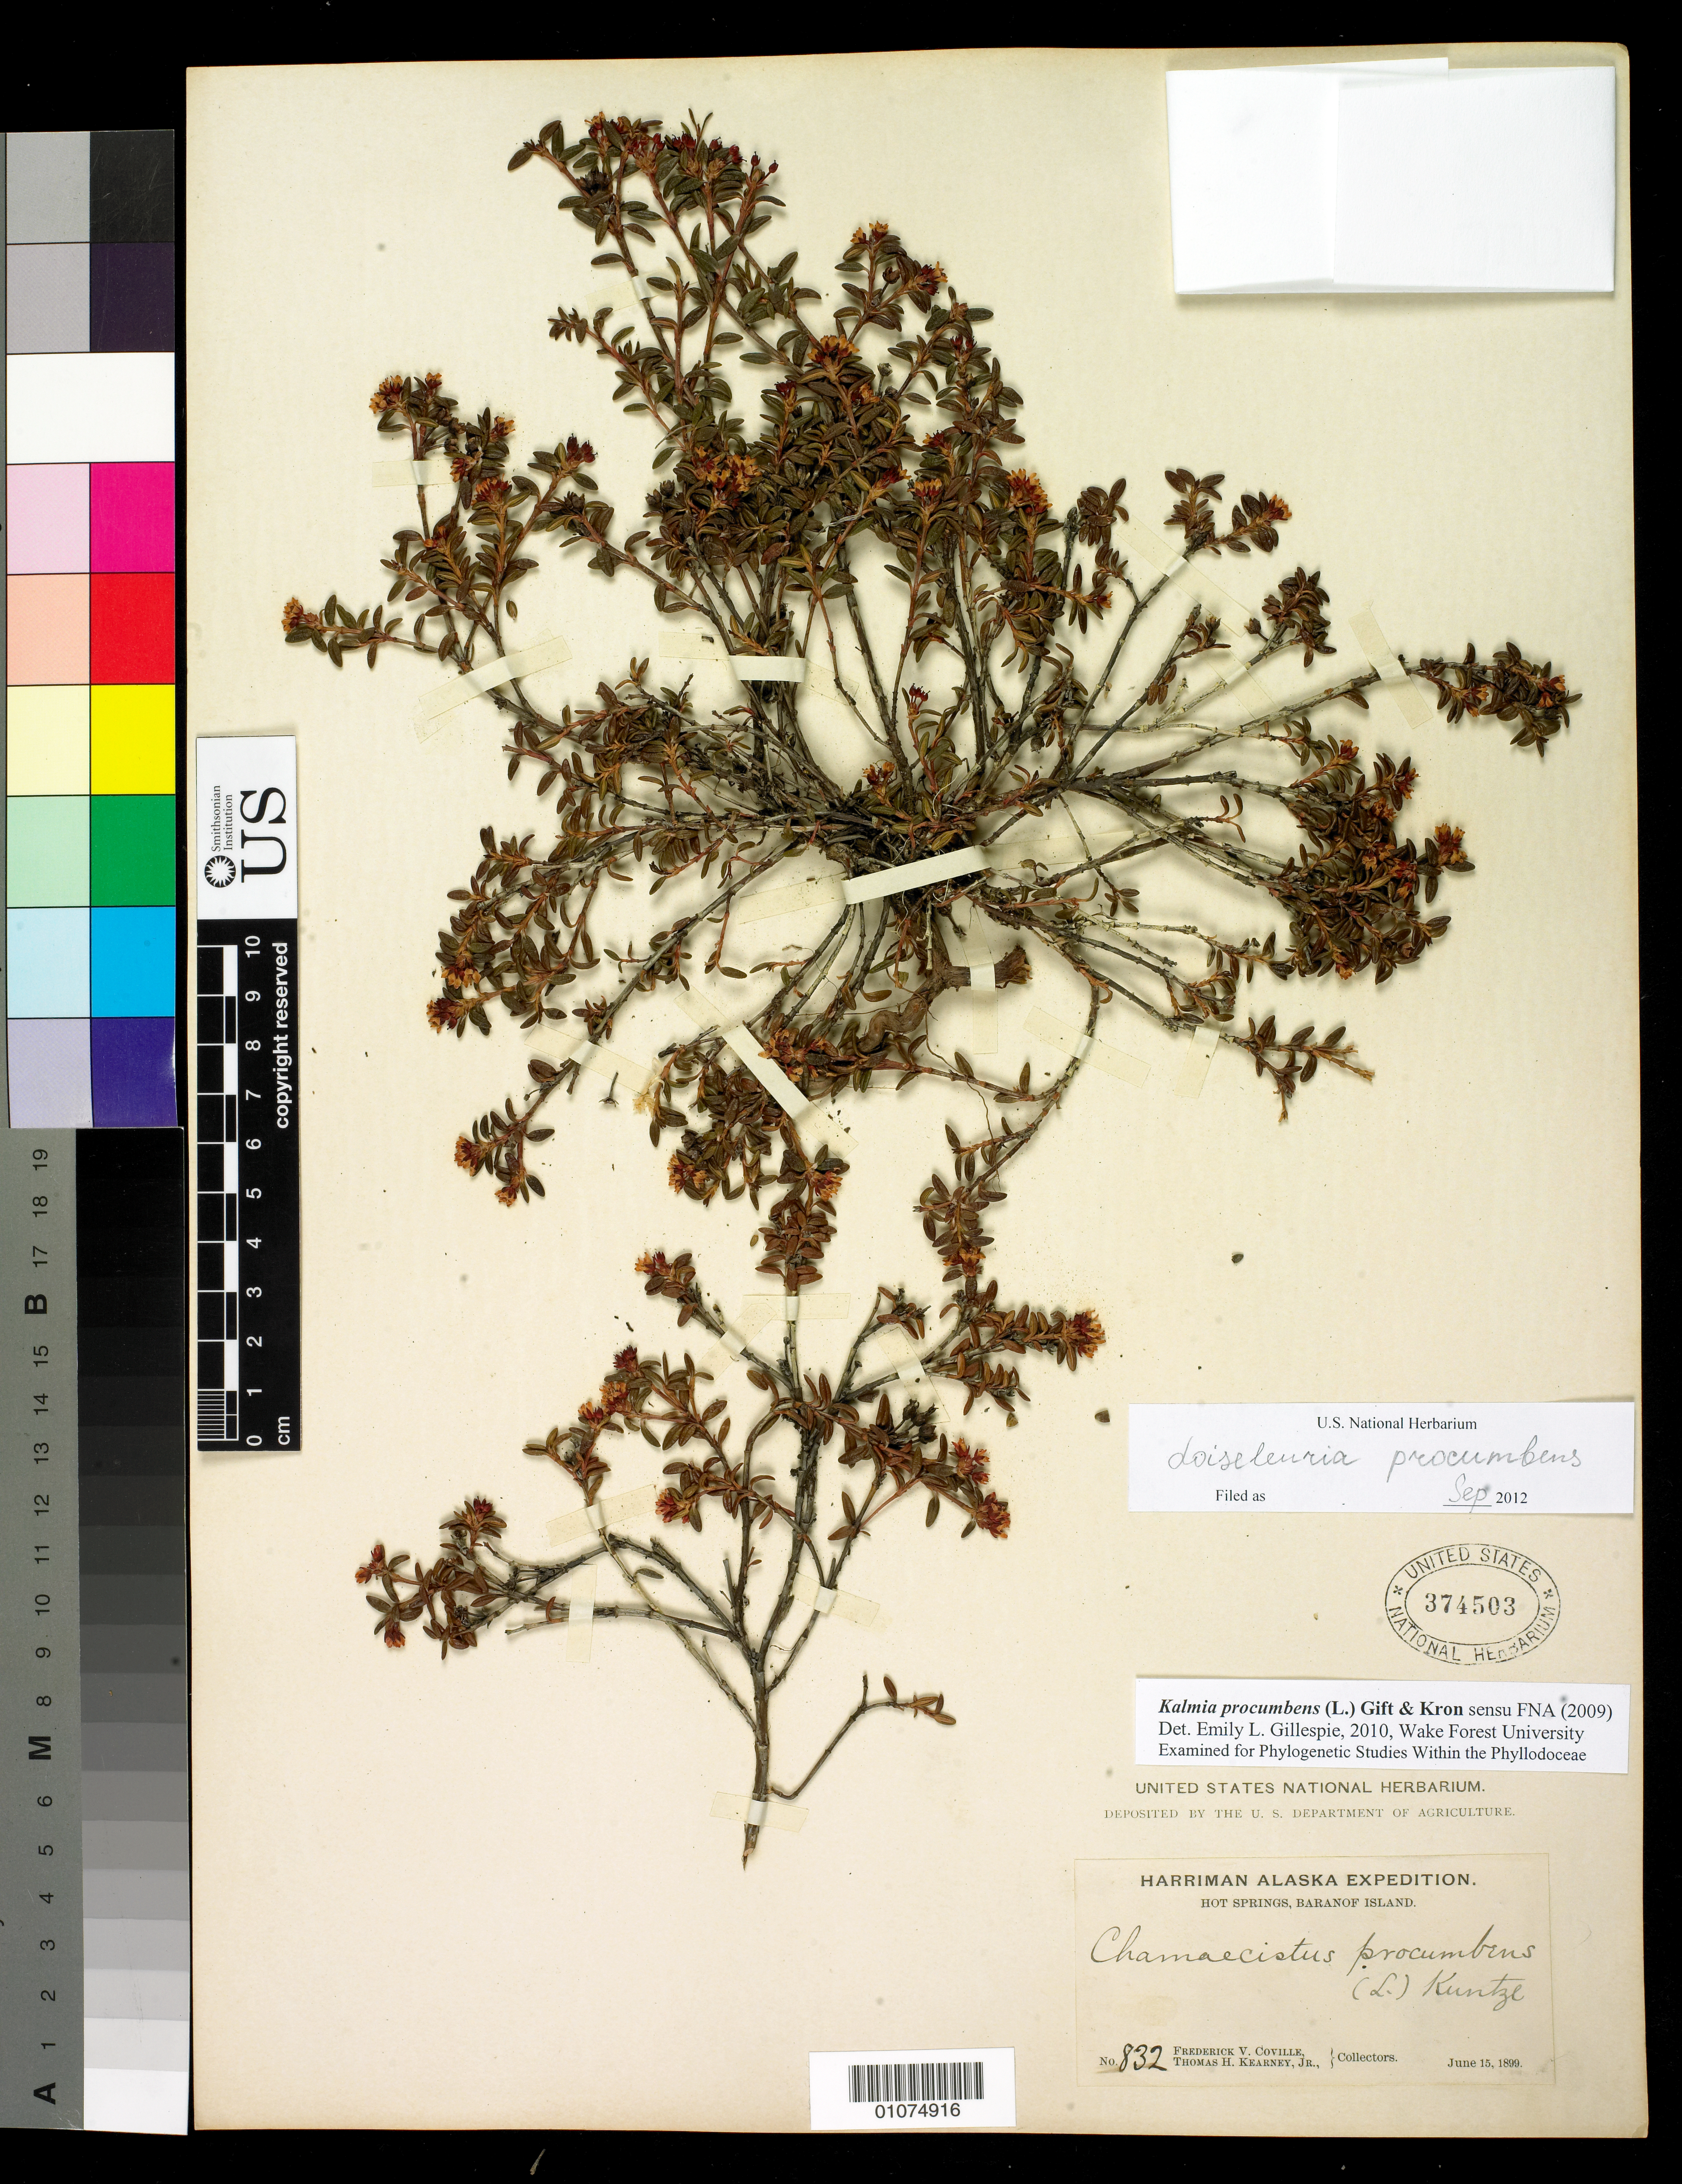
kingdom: Plantae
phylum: Tracheophyta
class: Magnoliopsida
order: Ericales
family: Ericaceae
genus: Loiseleuria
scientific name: Loiseleuria procumbens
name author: (L.) Desv.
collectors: F. V. Coville & T. H. Kearney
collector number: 832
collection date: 1899-06-15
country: United States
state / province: Alaska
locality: Hot Springs, Baranof Island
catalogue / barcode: US 374503